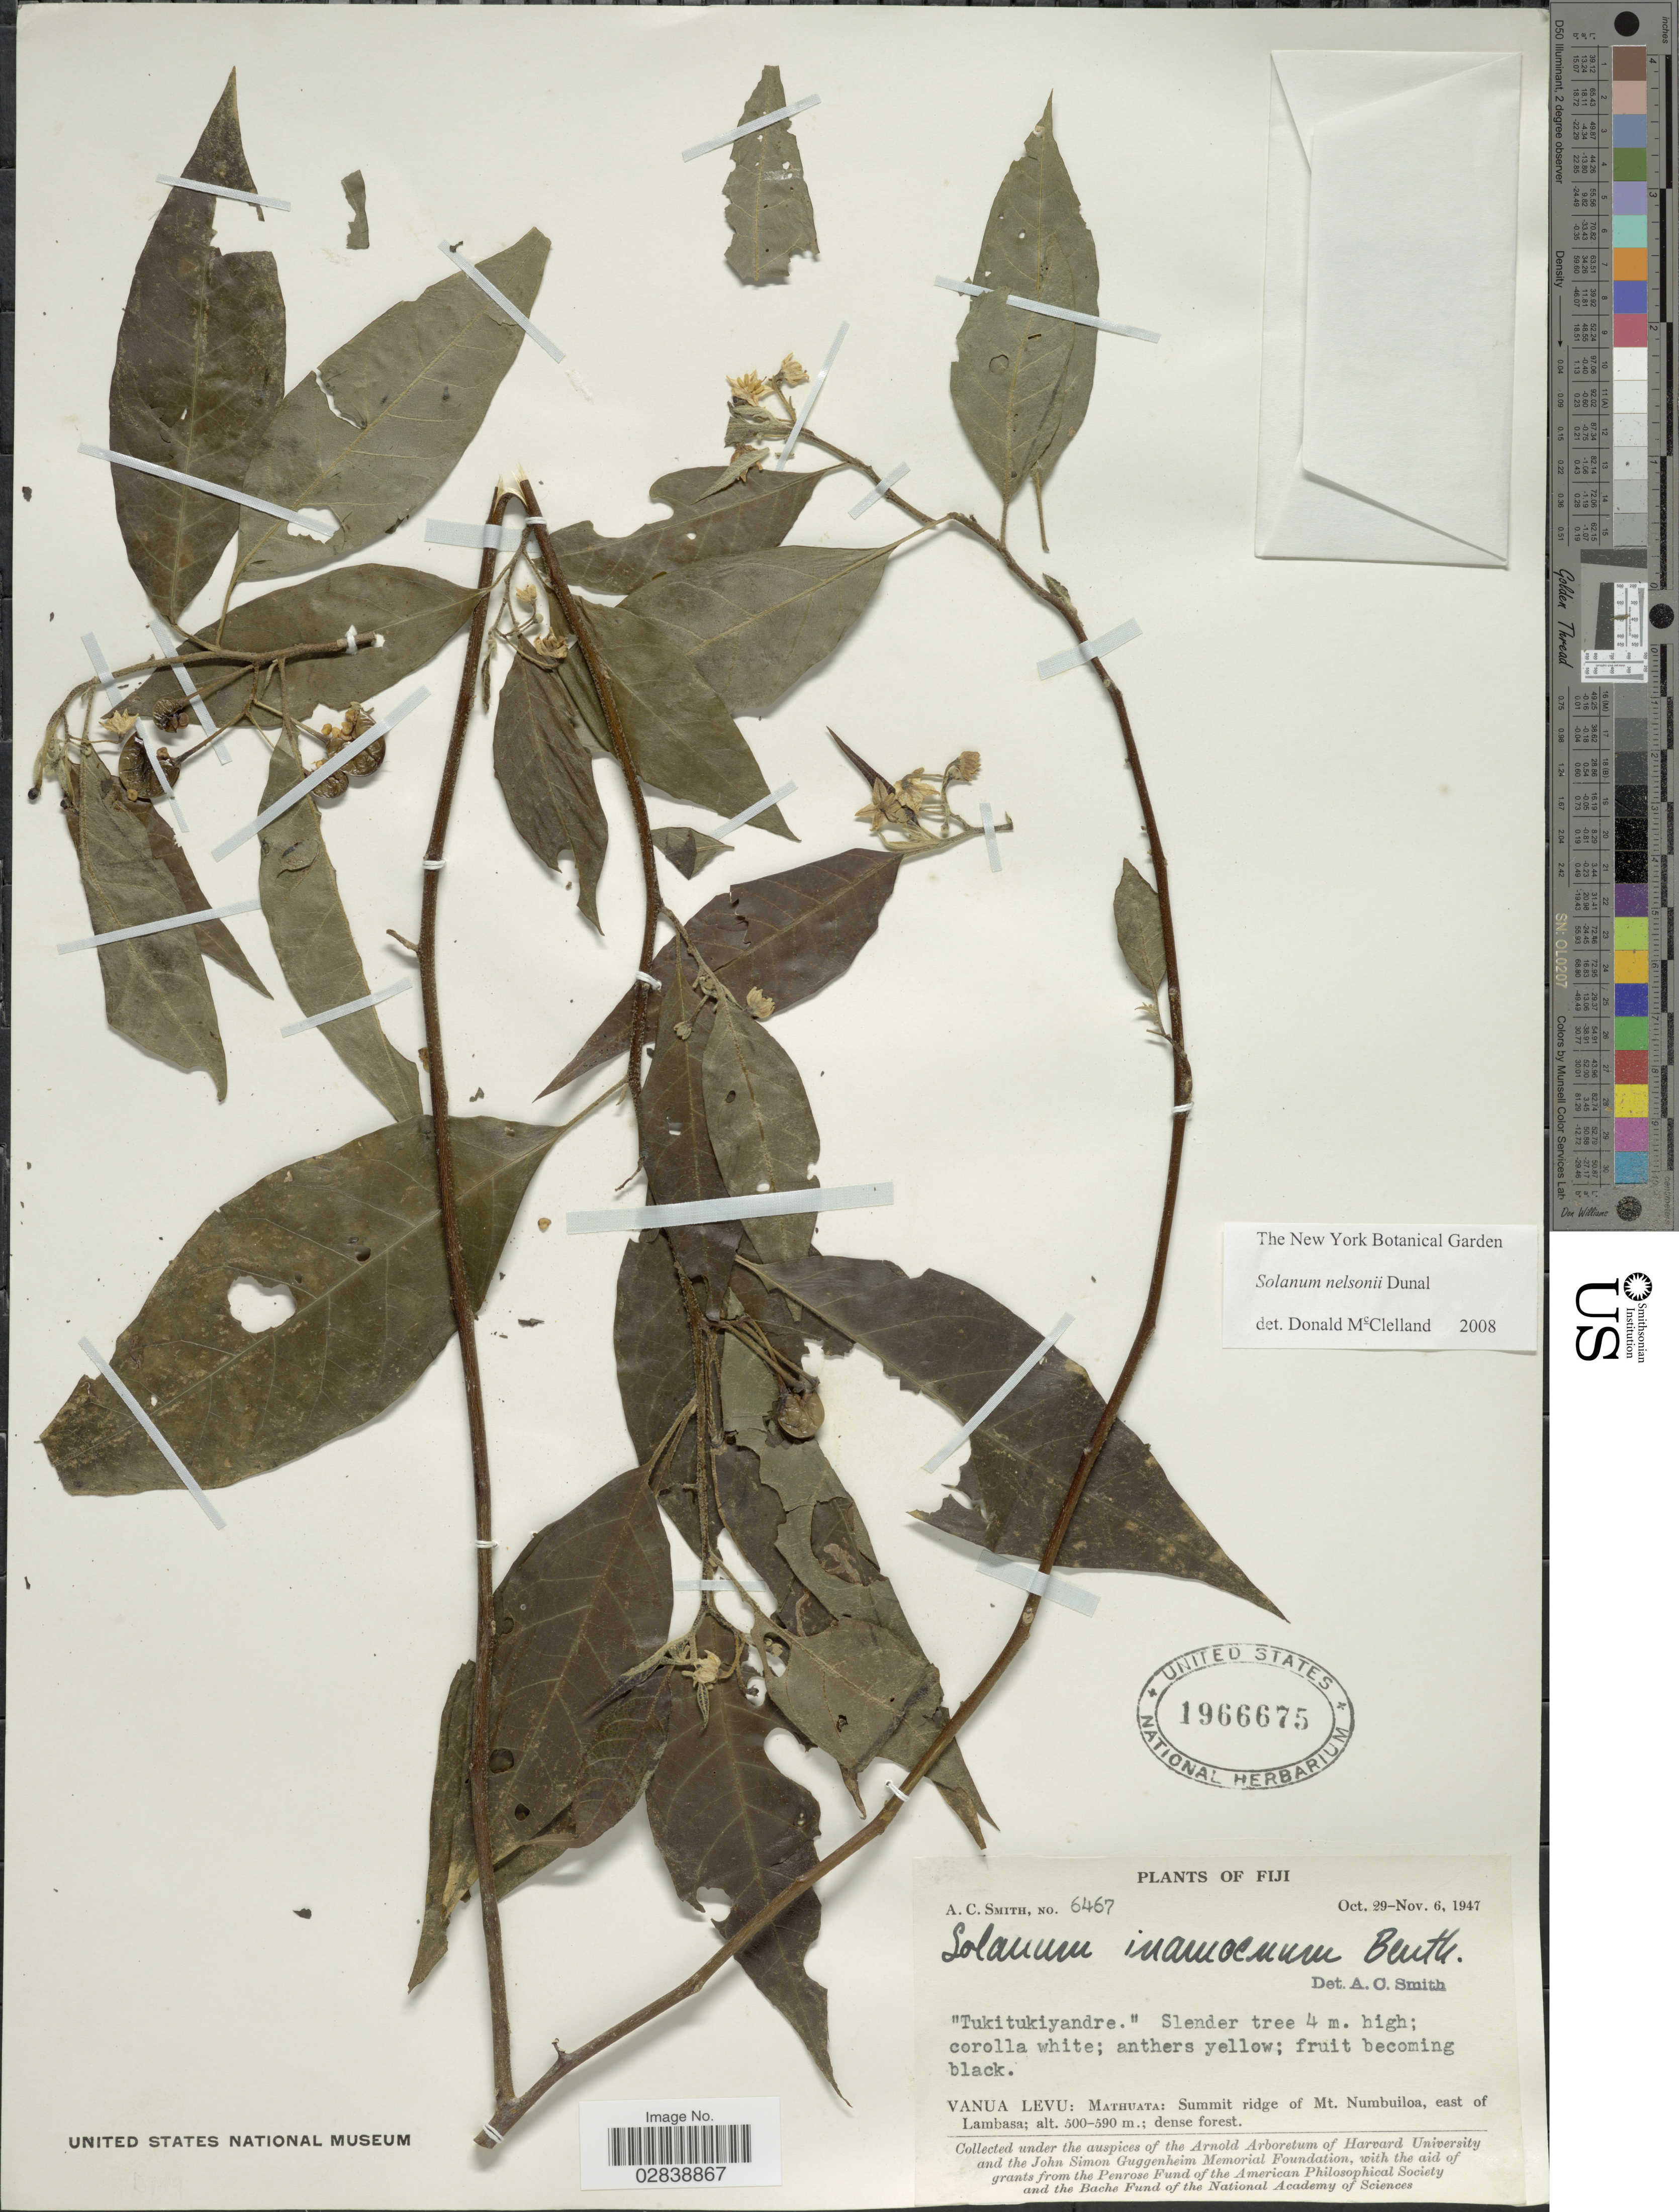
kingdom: Plantae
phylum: Tracheophyta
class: Magnoliopsida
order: Solanales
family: Solanaceae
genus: Solanum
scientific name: Solanum pseudopedunculatum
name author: D.H.R. McClell.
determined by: Knapp, S. D.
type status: Holotype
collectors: A. C. Smith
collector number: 6467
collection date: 1947-10-29/1947-11-06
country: Fiji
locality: Vanua Levu: Mathuata: Summit ridge of Mt. Numbuiloa, east of Lambasa.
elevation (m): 500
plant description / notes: Name published in thesis, no valid publication found and apparently still ined. as of March 2020. Specimen filed in "ined. types" cabinet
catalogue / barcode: US 1966675